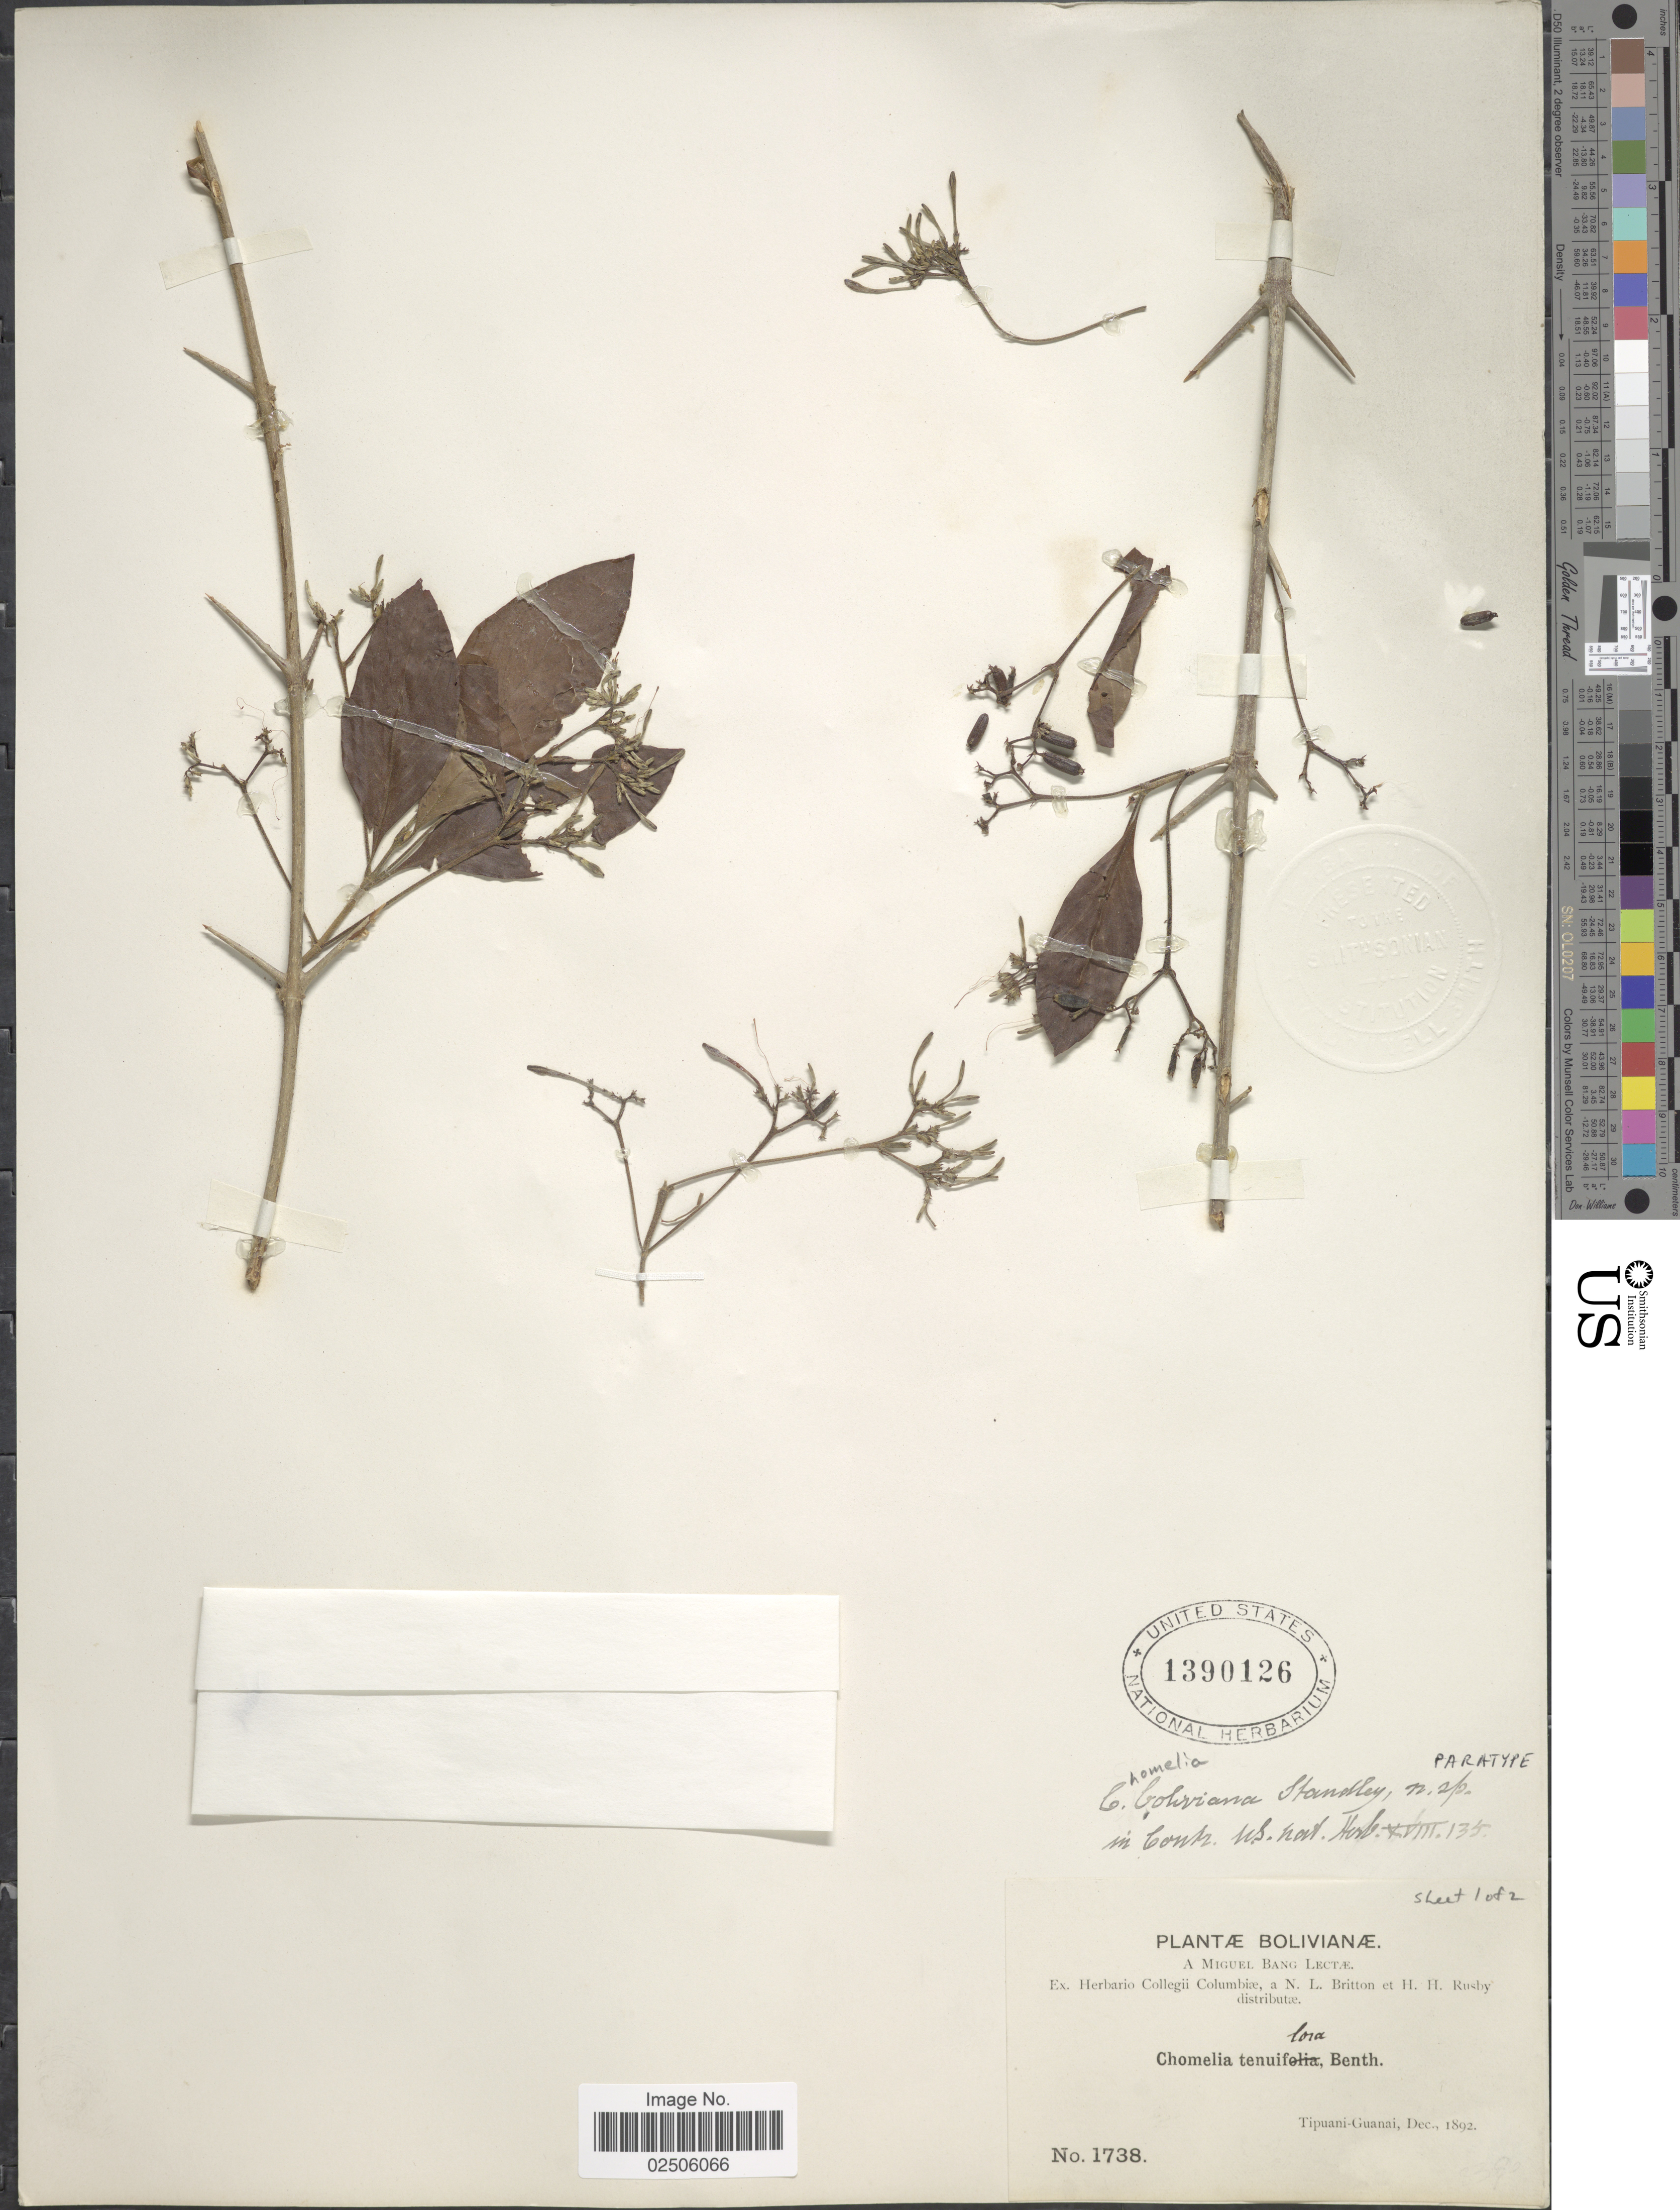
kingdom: Plantae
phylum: Tracheophyta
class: Magnoliopsida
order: Gentianales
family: Rubiaceae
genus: Chomelia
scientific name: Chomelia boliviana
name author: Standl.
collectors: M. Bang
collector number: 1738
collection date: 1892-12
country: Bolivia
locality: Tipuani-Guanai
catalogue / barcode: US 1390126